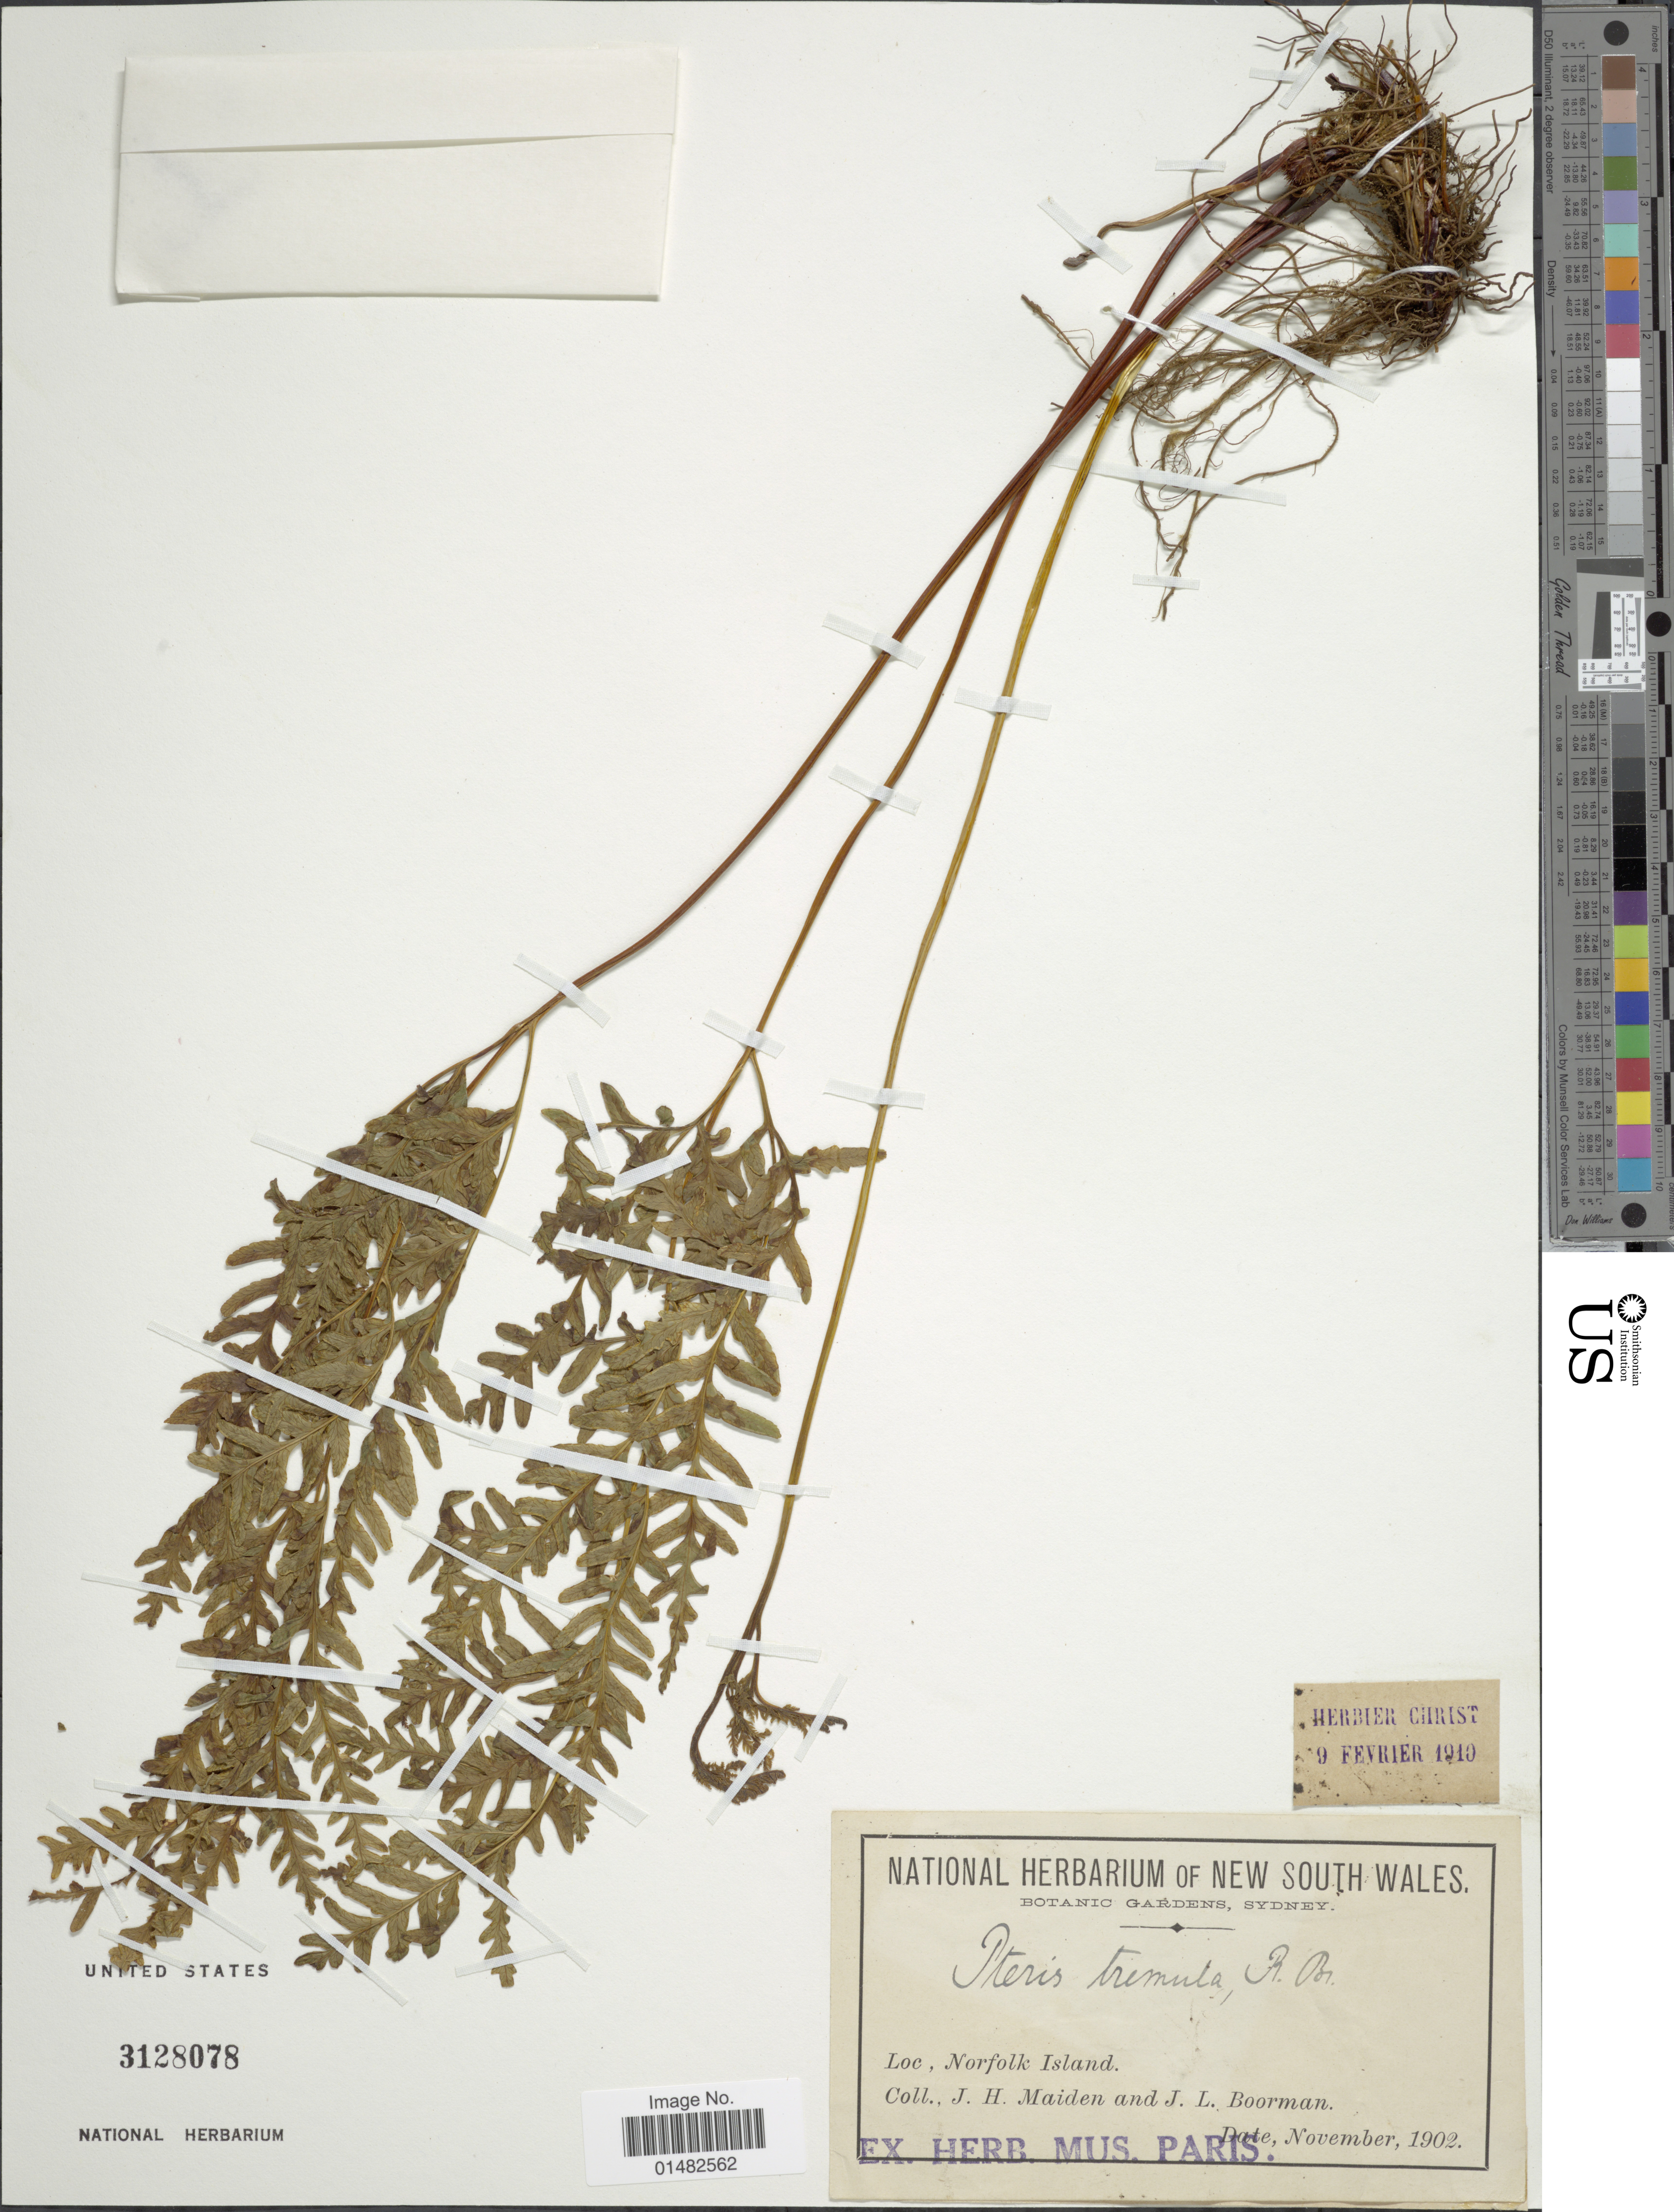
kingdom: Plantae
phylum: Tracheophyta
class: Polypodiopsida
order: Polypodiales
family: Pteridaceae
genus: Pteris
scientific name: Pteris tremula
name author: R. Br.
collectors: J. Maiden & J. Boorman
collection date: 1902-11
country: Australia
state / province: New South Wales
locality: Norfold Island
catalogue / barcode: US 3128078